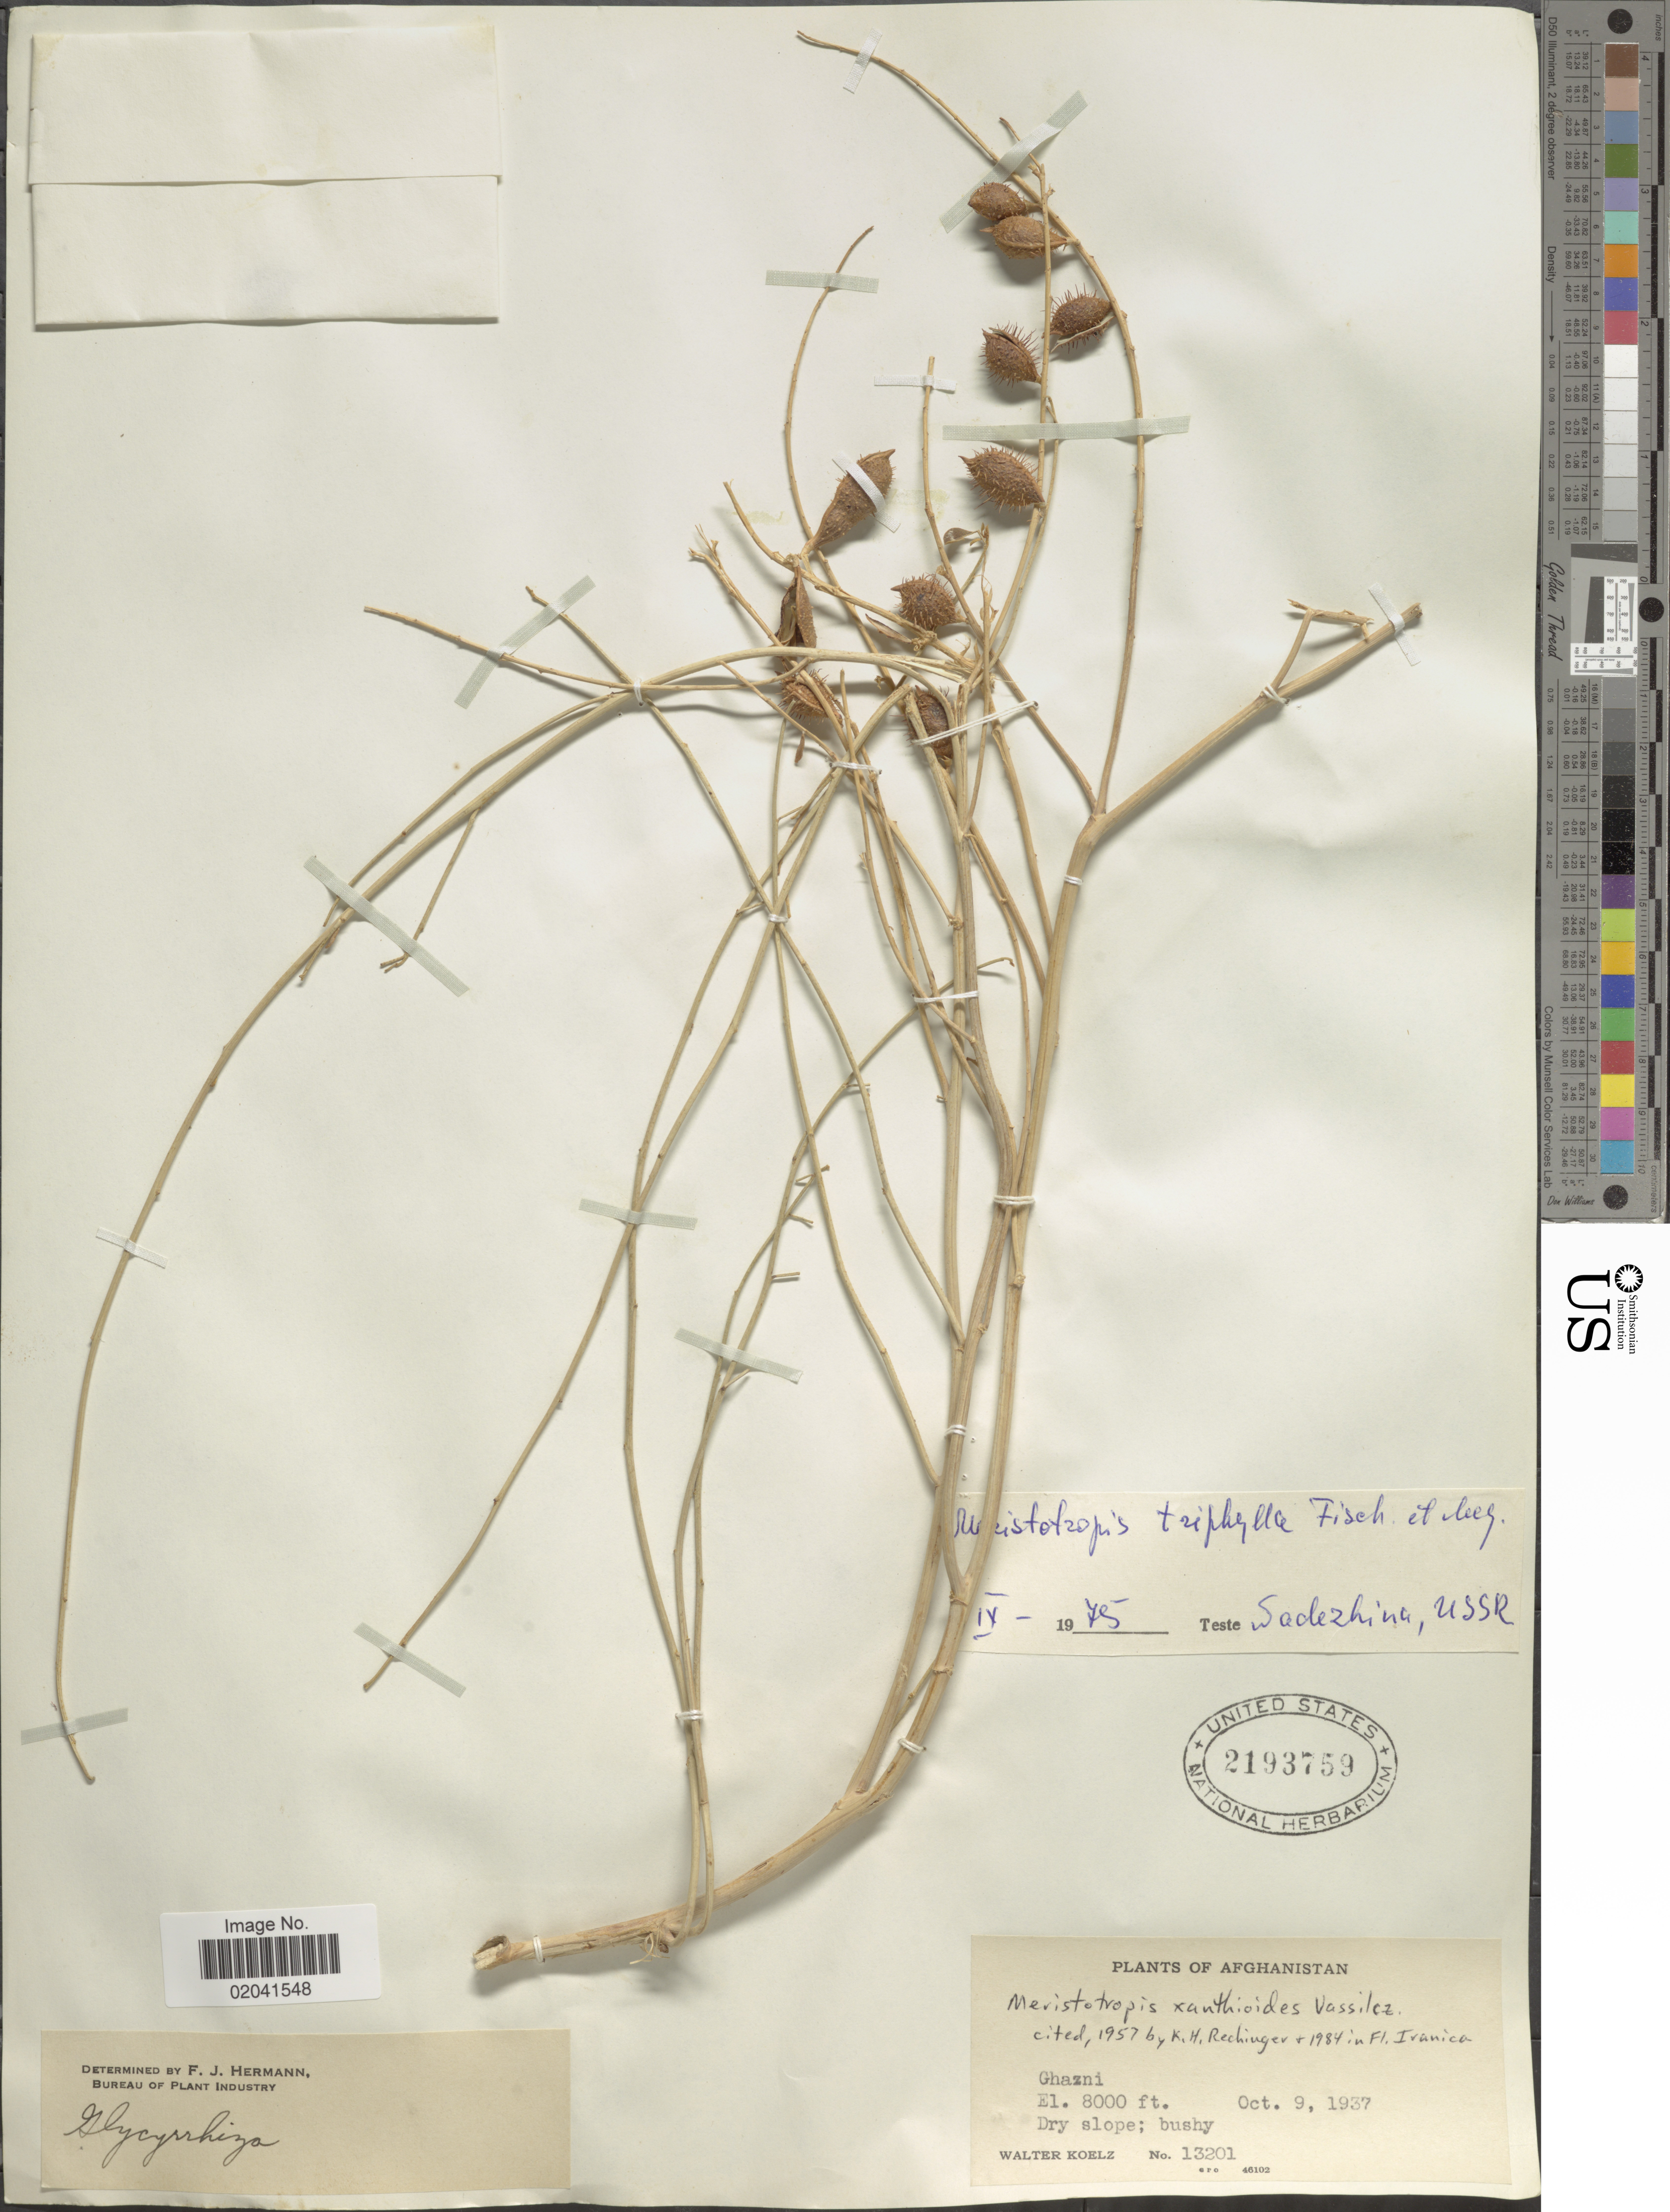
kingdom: Plantae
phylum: Tracheophyta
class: Magnoliopsida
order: Fabales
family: Fabaceae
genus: Glycyrrhiza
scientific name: Glycyrrhiza triphylla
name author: Fisch. & C.A. Mey.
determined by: Strong, Mark T., (BOT), Smithsonian Institution - National Museum of Natural History (UNITED STATES)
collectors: W. N. Koelz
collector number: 13201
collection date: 1937-10-09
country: Afghanistan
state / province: Ghazni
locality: Ghazni, Dry slope.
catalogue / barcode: US 2193759